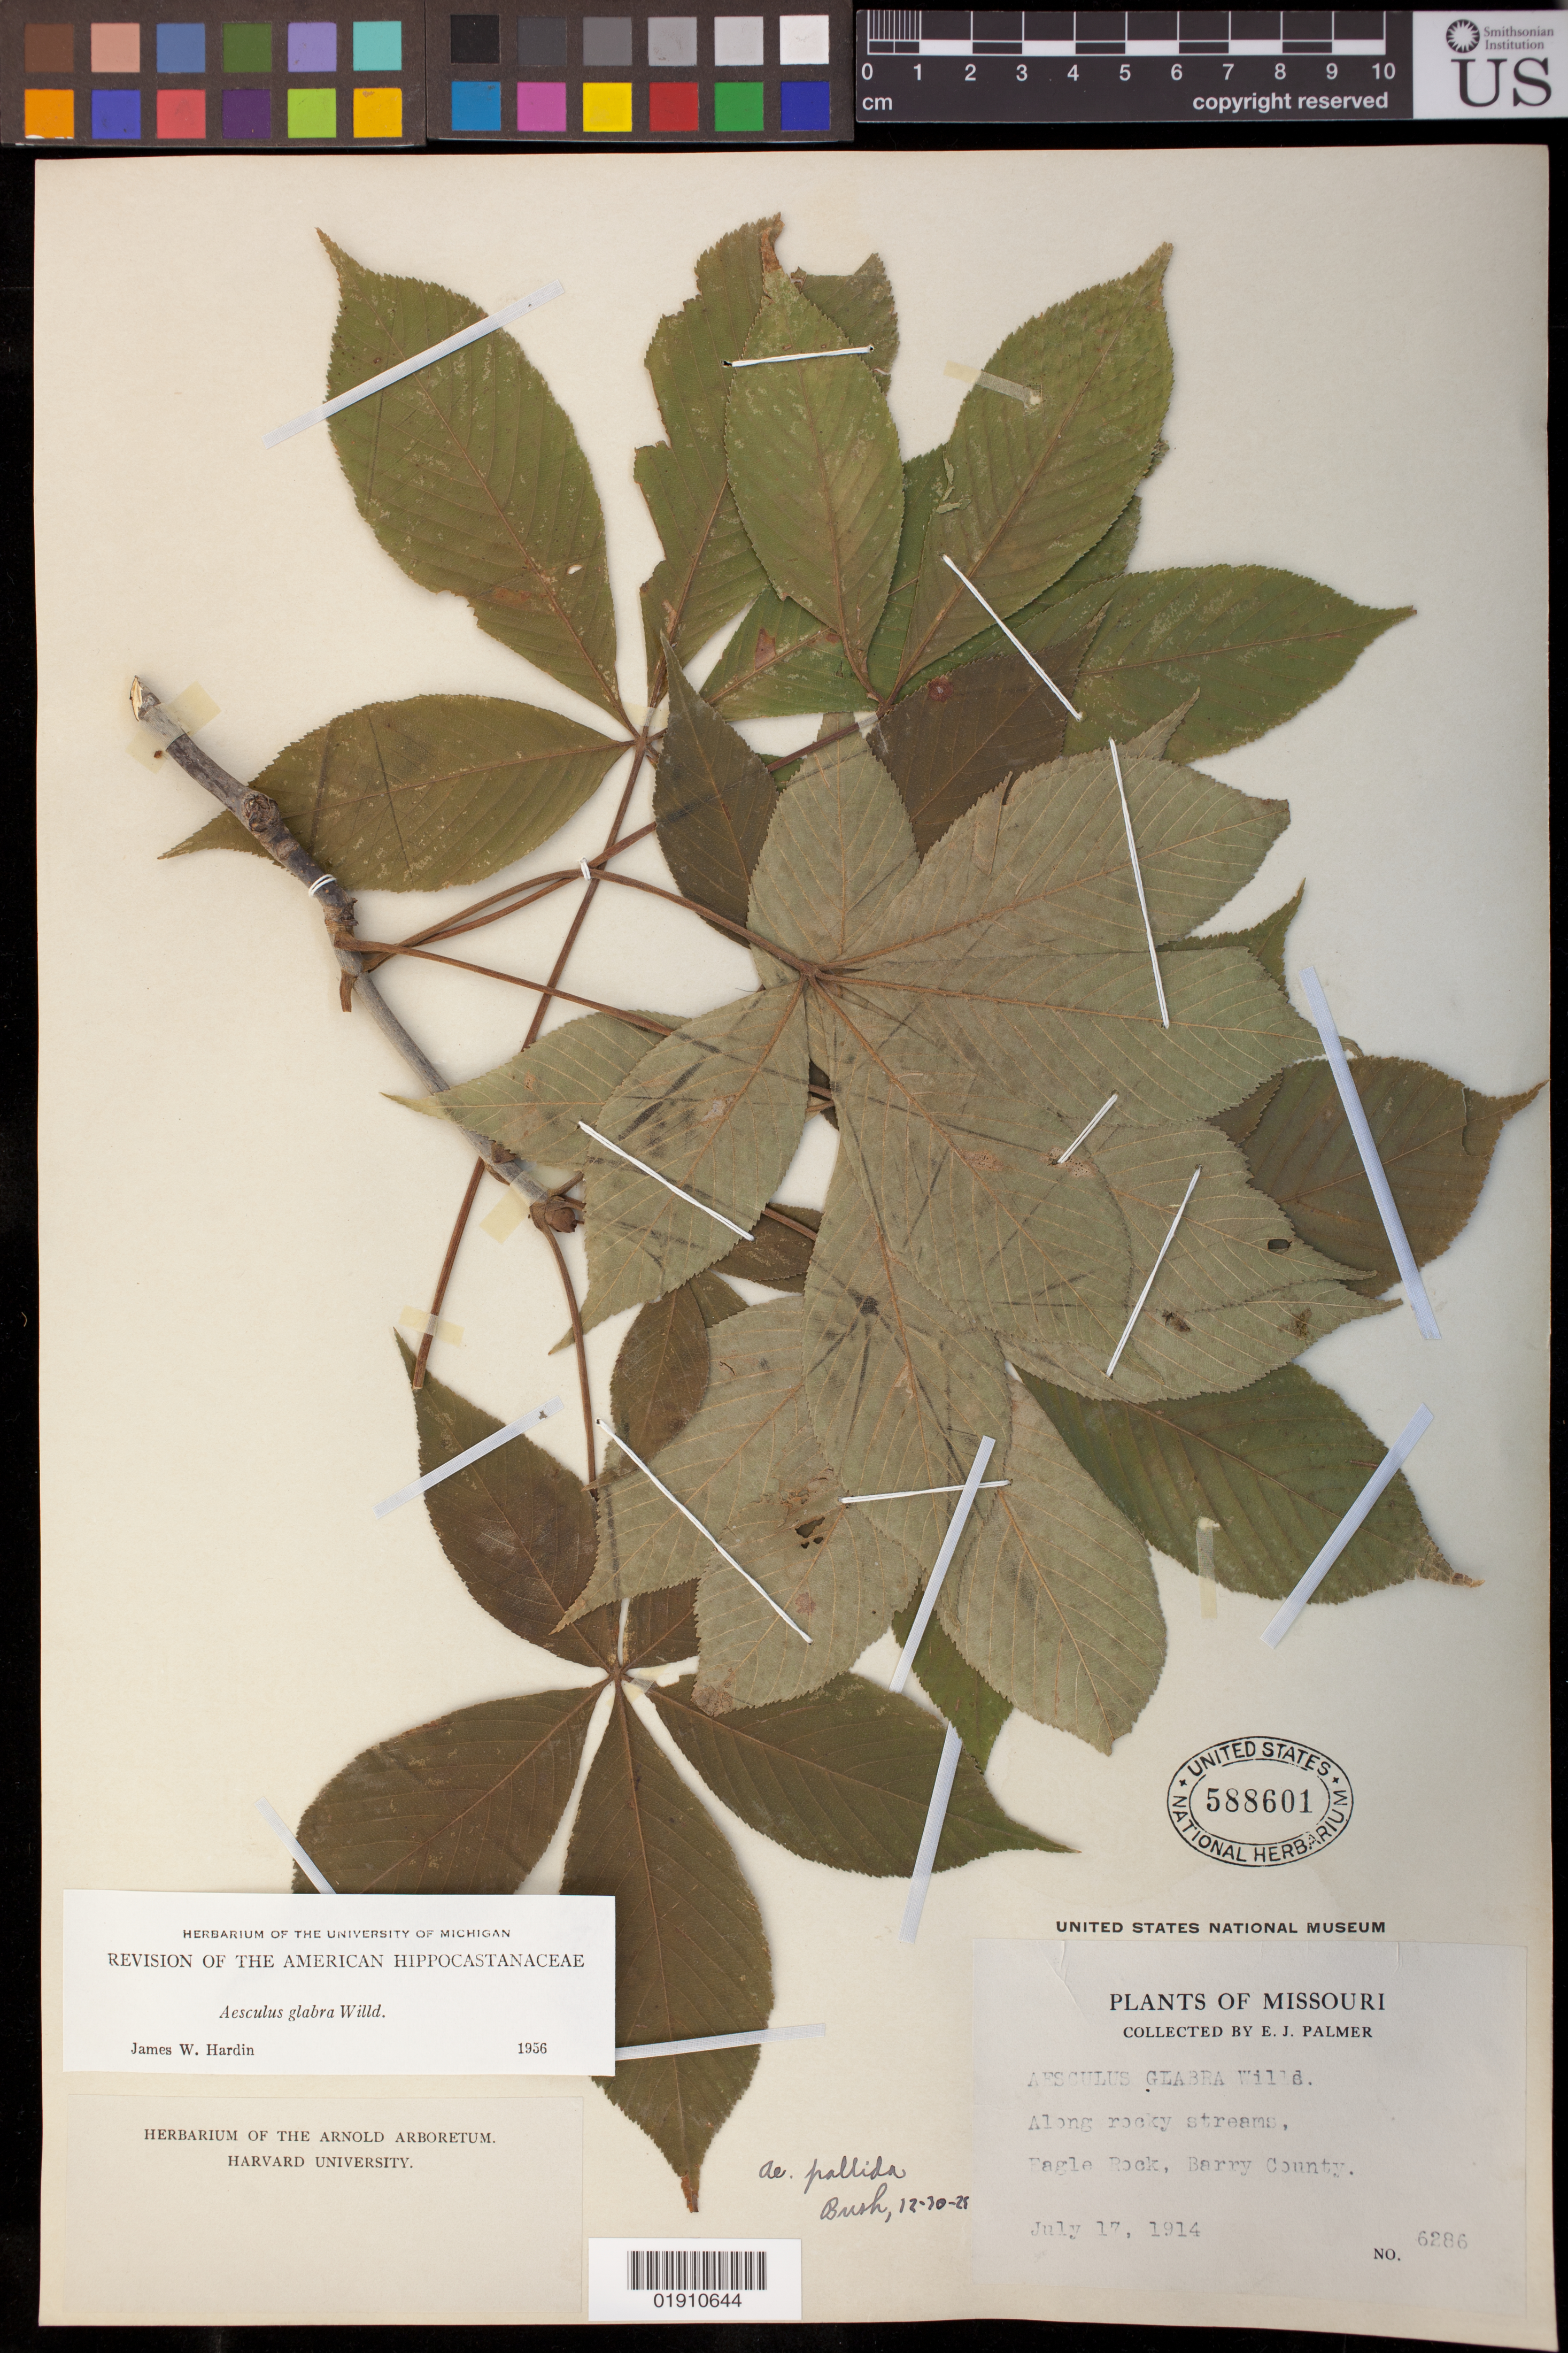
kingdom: Plantae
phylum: Tracheophyta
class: Magnoliopsida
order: Sapindales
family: Sapindaceae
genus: Aesculus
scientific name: Aesculus glabra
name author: Willd.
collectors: E. J. Palmer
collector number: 6286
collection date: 1914-07-17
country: United States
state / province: Missouri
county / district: Barry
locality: Eagle Rock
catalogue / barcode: US 588601